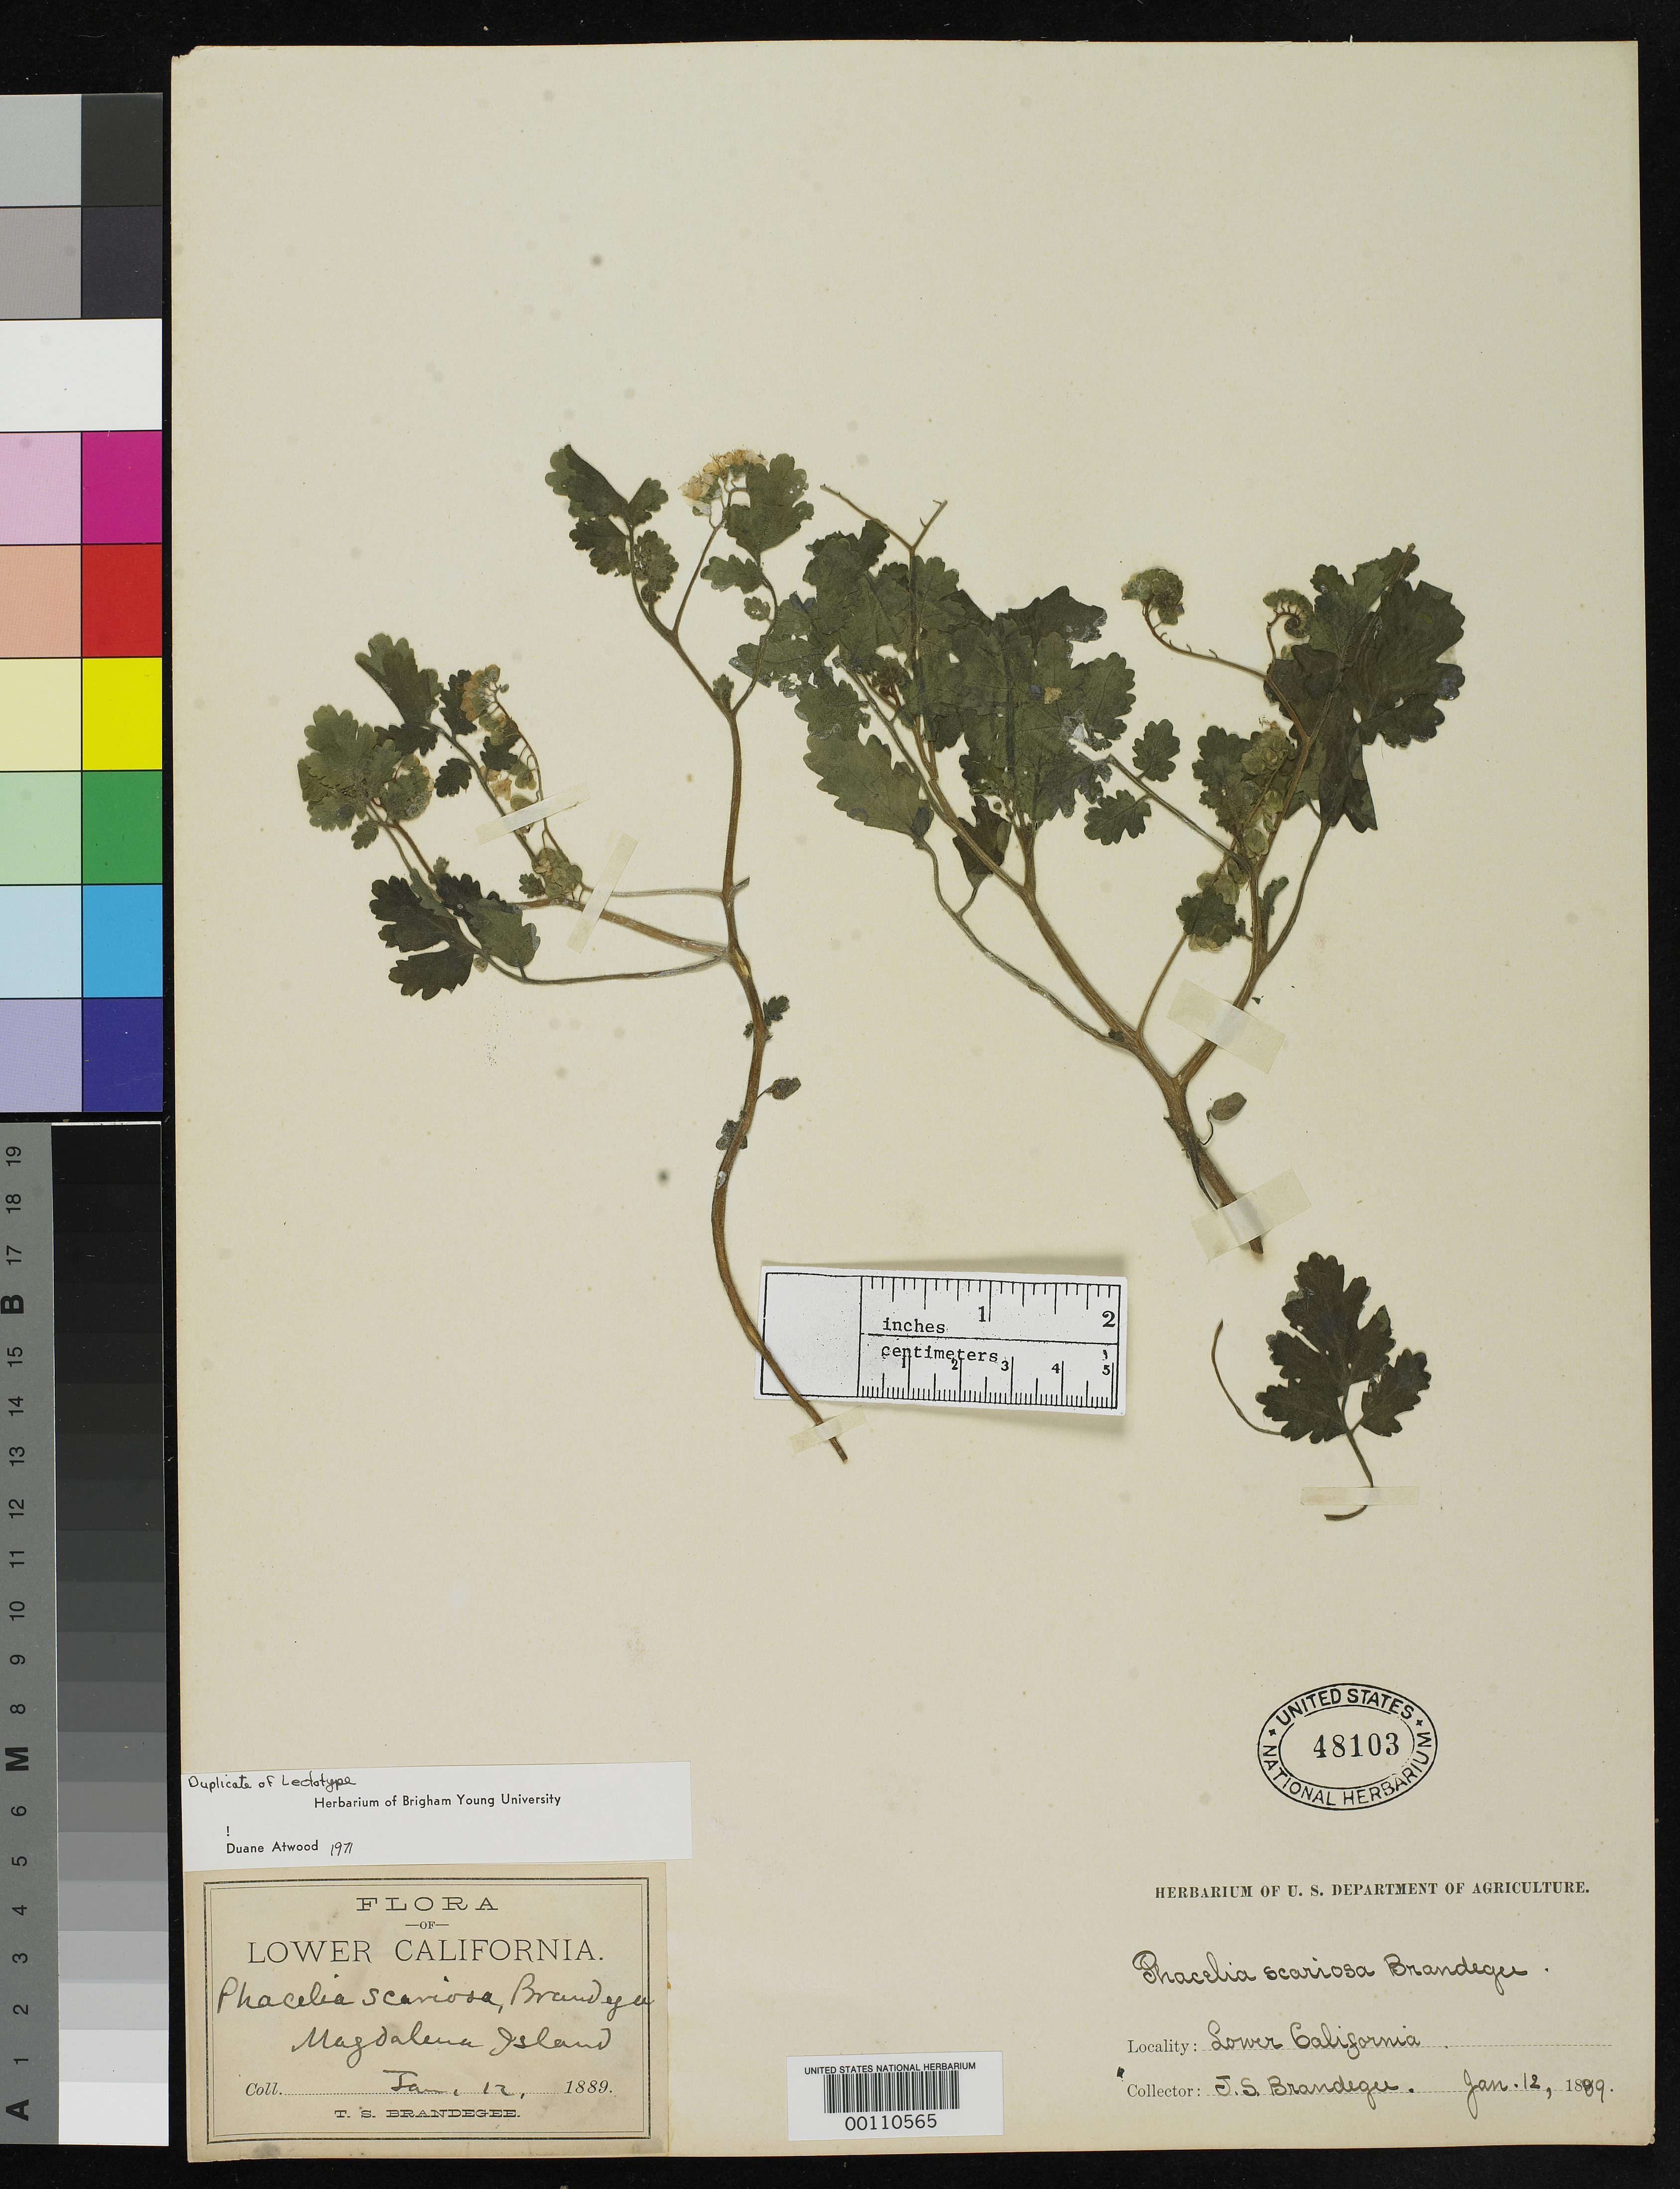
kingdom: Plantae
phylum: Tracheophyta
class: Magnoliopsida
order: Boraginales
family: Hydrophyllaceae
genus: Phacelia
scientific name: Phacelia scariosa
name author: Brandegee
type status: Possible Isotype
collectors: T. S. Brandegee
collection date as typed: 12 Jan 1889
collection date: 1889-01-12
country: Mexico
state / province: Baja California Sur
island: Magdalena Island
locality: Magdalena Island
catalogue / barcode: US 48103